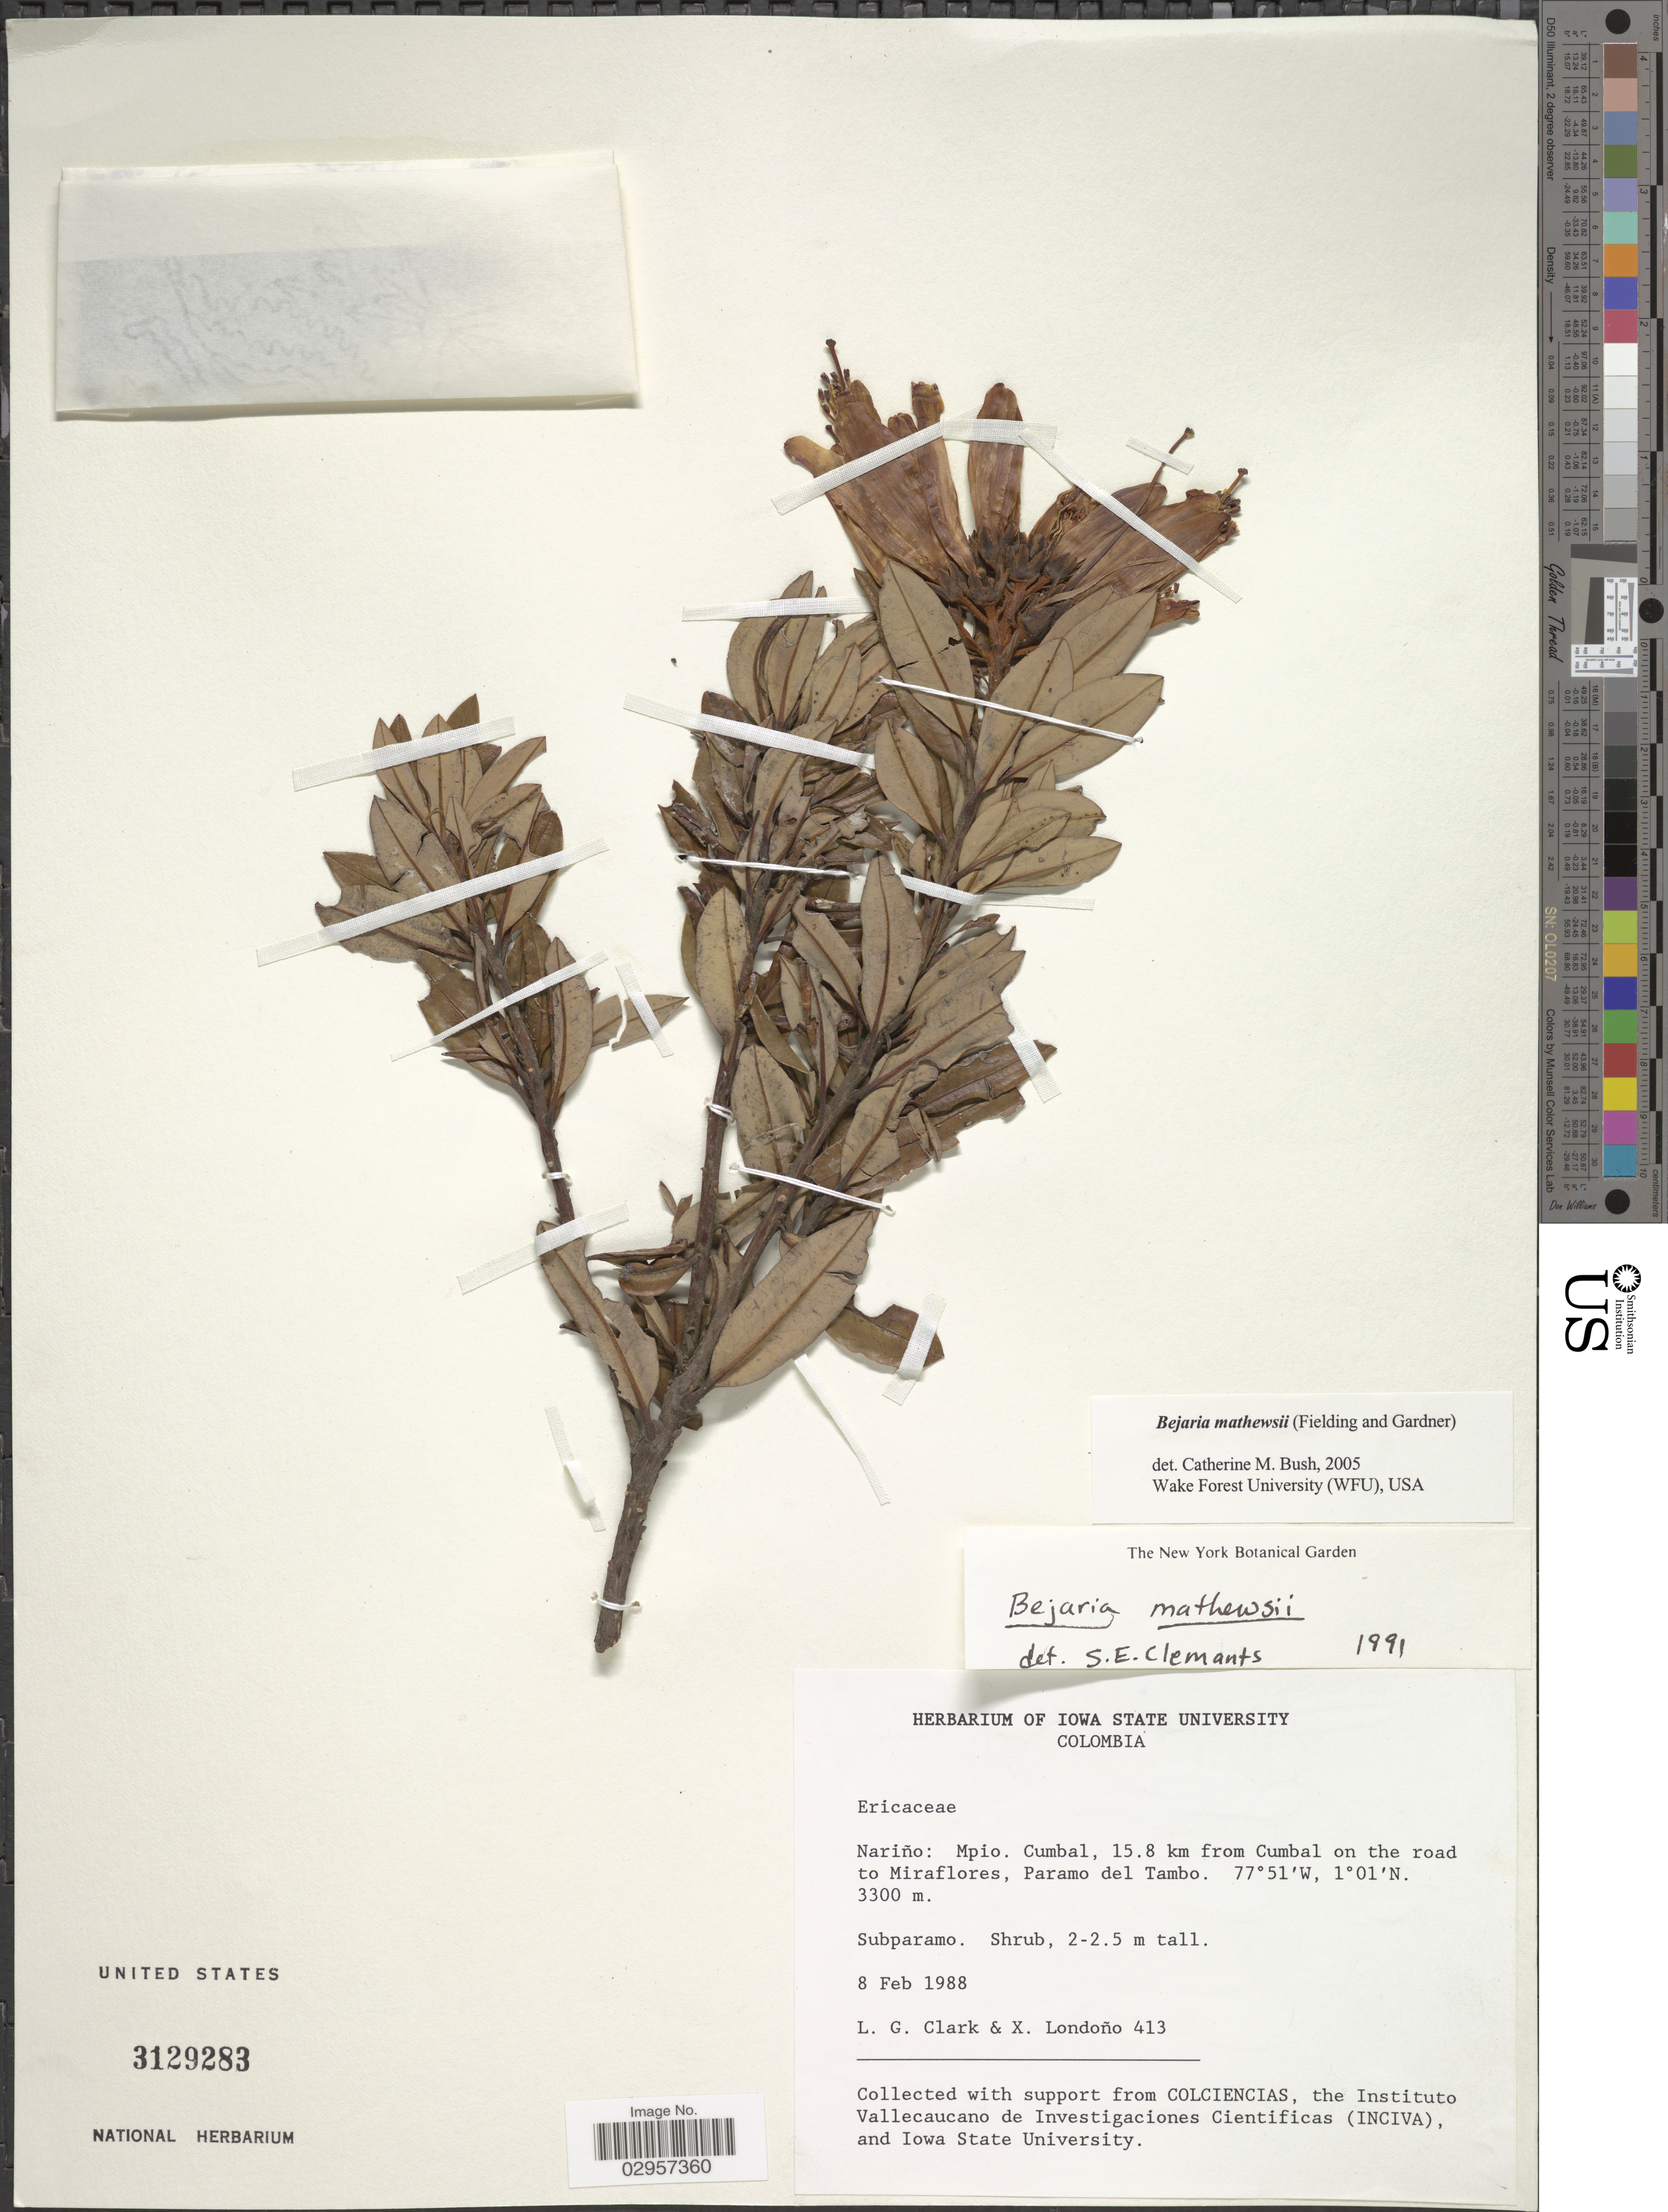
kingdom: Plantae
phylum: Tracheophyta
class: Magnoliopsida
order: Ericales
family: Ericaceae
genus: Bejaria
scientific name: Bejaria mathewsii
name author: Fielding & Gardner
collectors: L. G. Clark & X. Londoño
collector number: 413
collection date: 1988-02-08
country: Colombia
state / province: Nariño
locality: Mpio. Cumbal, 15.8 km from Cumbal on the road to Miraflores, Paramo del Tambo.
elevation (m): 3300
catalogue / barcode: US 3129283